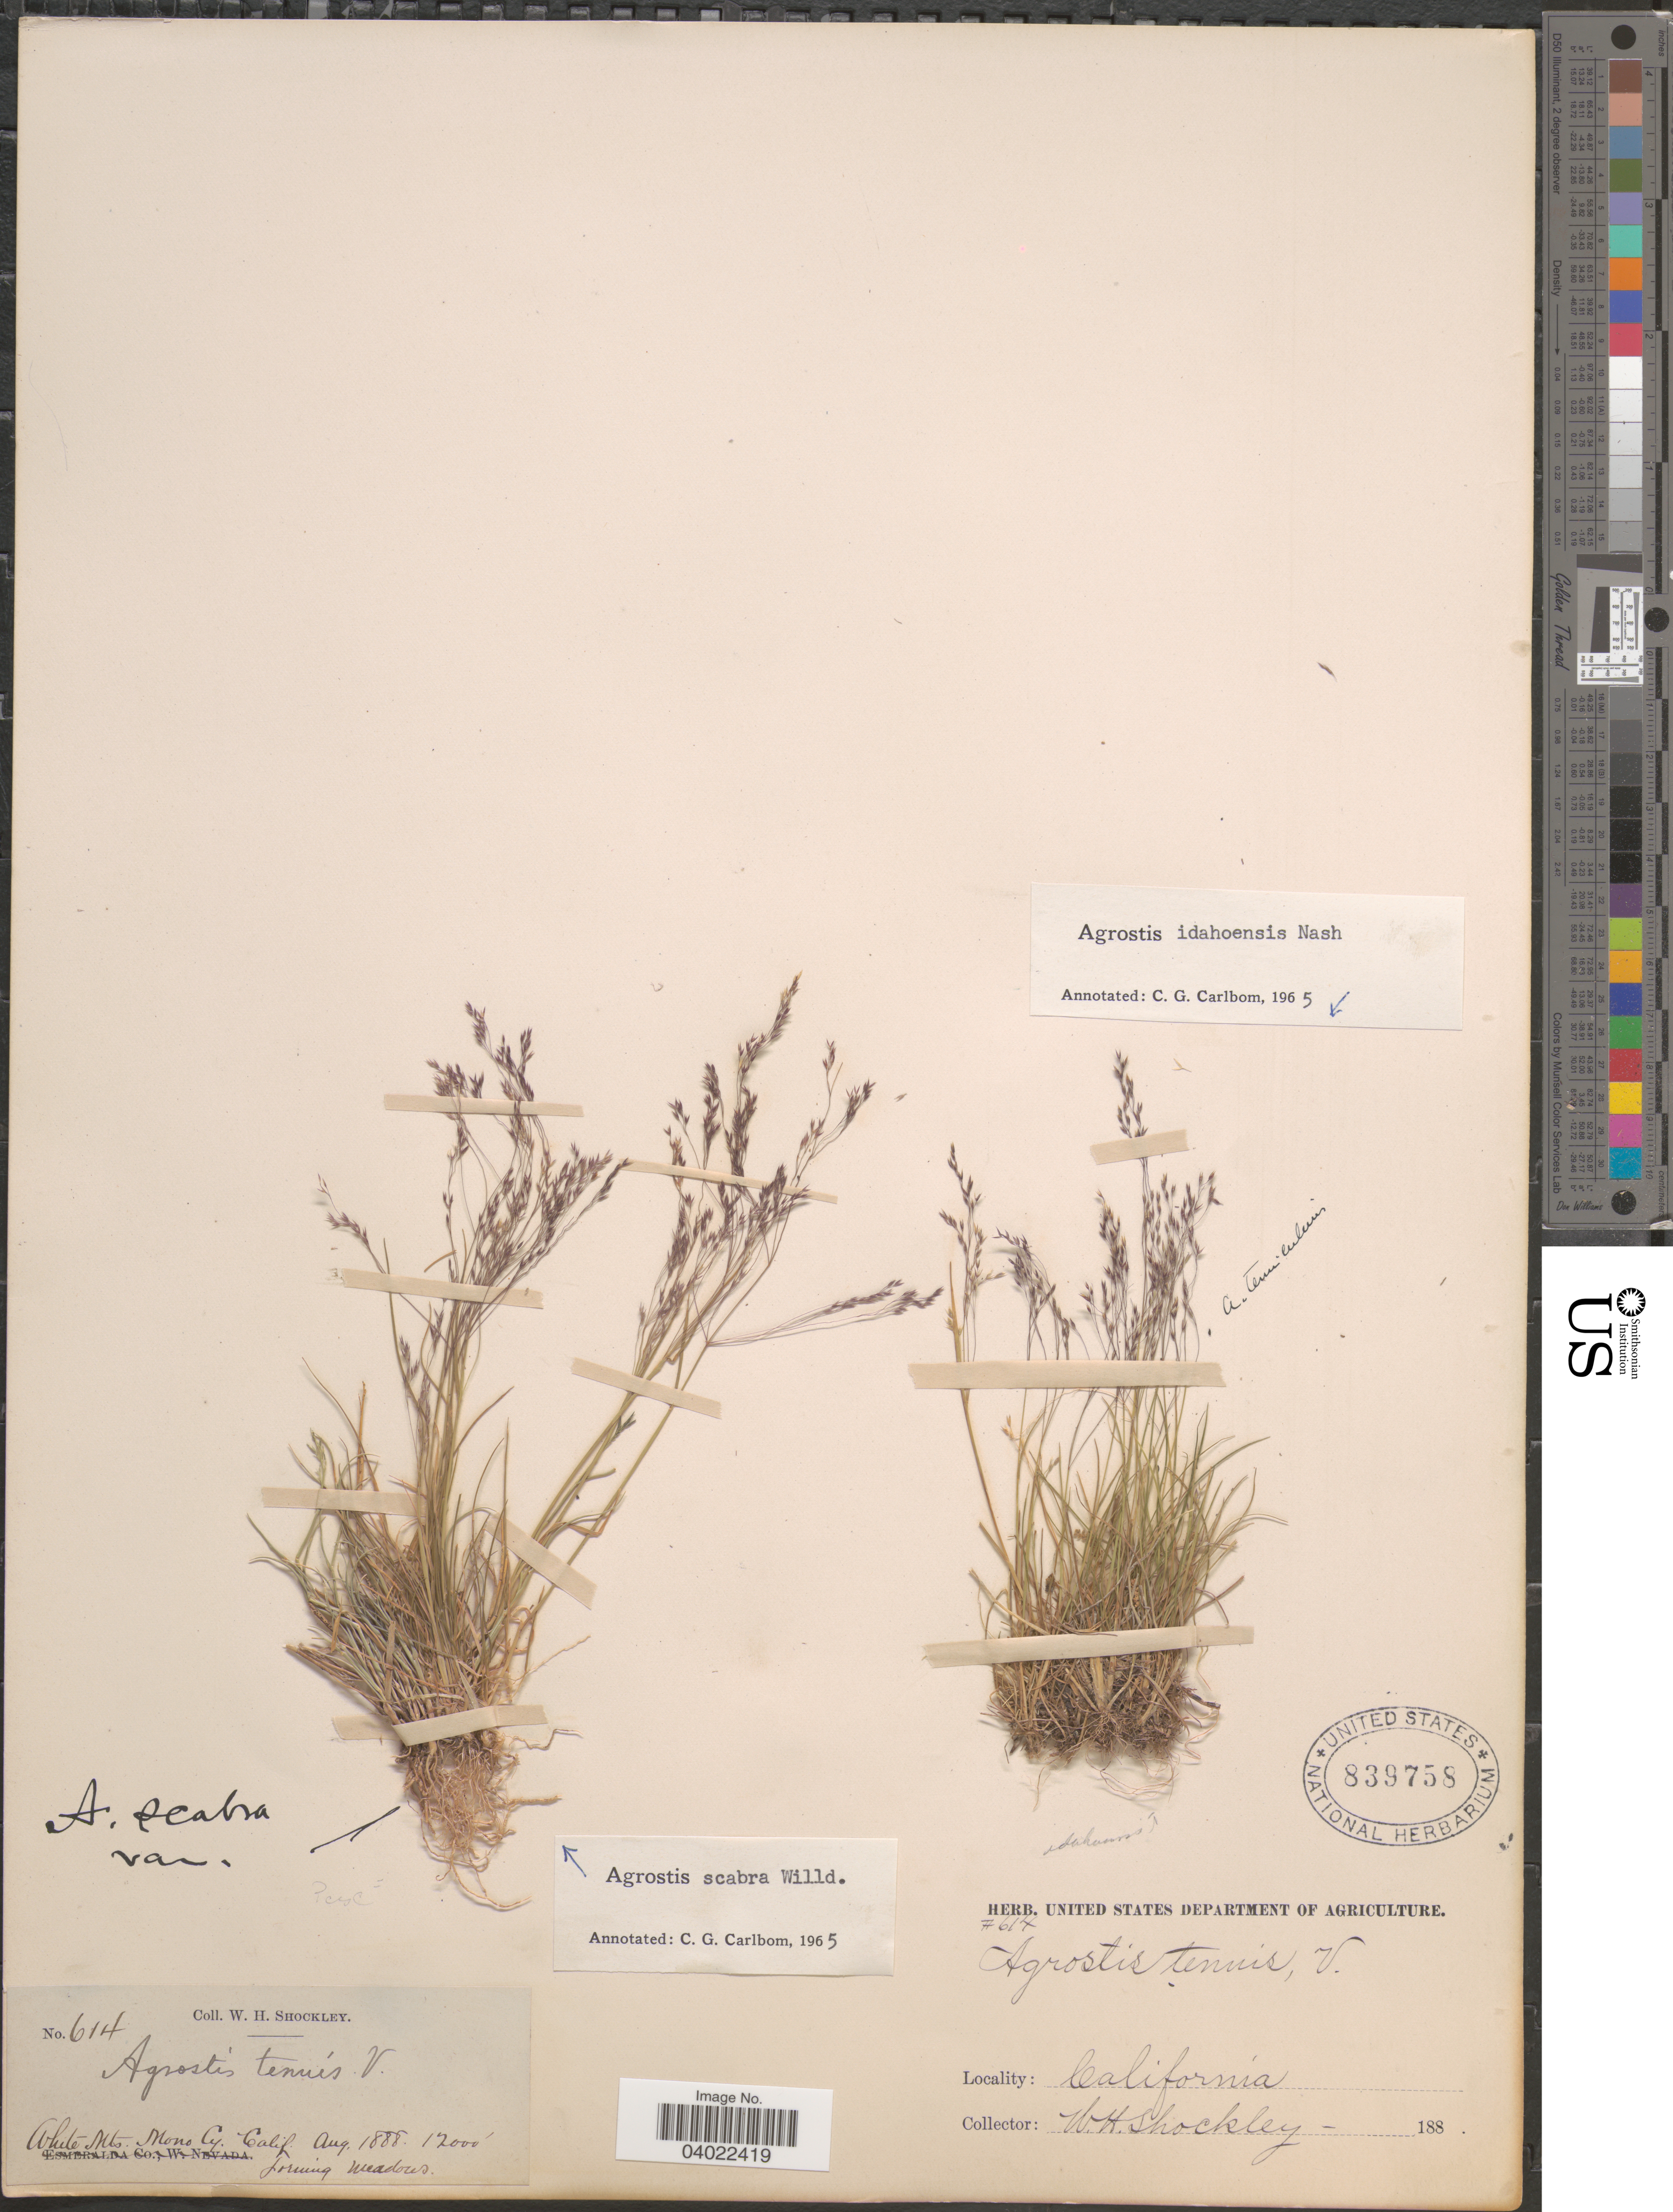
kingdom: Plantae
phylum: Tracheophyta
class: Liliopsida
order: Poales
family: Poaceae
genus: Agrostis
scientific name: Agrostis scabra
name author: Willd.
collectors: W. Shockley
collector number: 614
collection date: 1888-08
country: United States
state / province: California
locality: White Mts. Mono Cy.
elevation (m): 3658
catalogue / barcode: US 839758